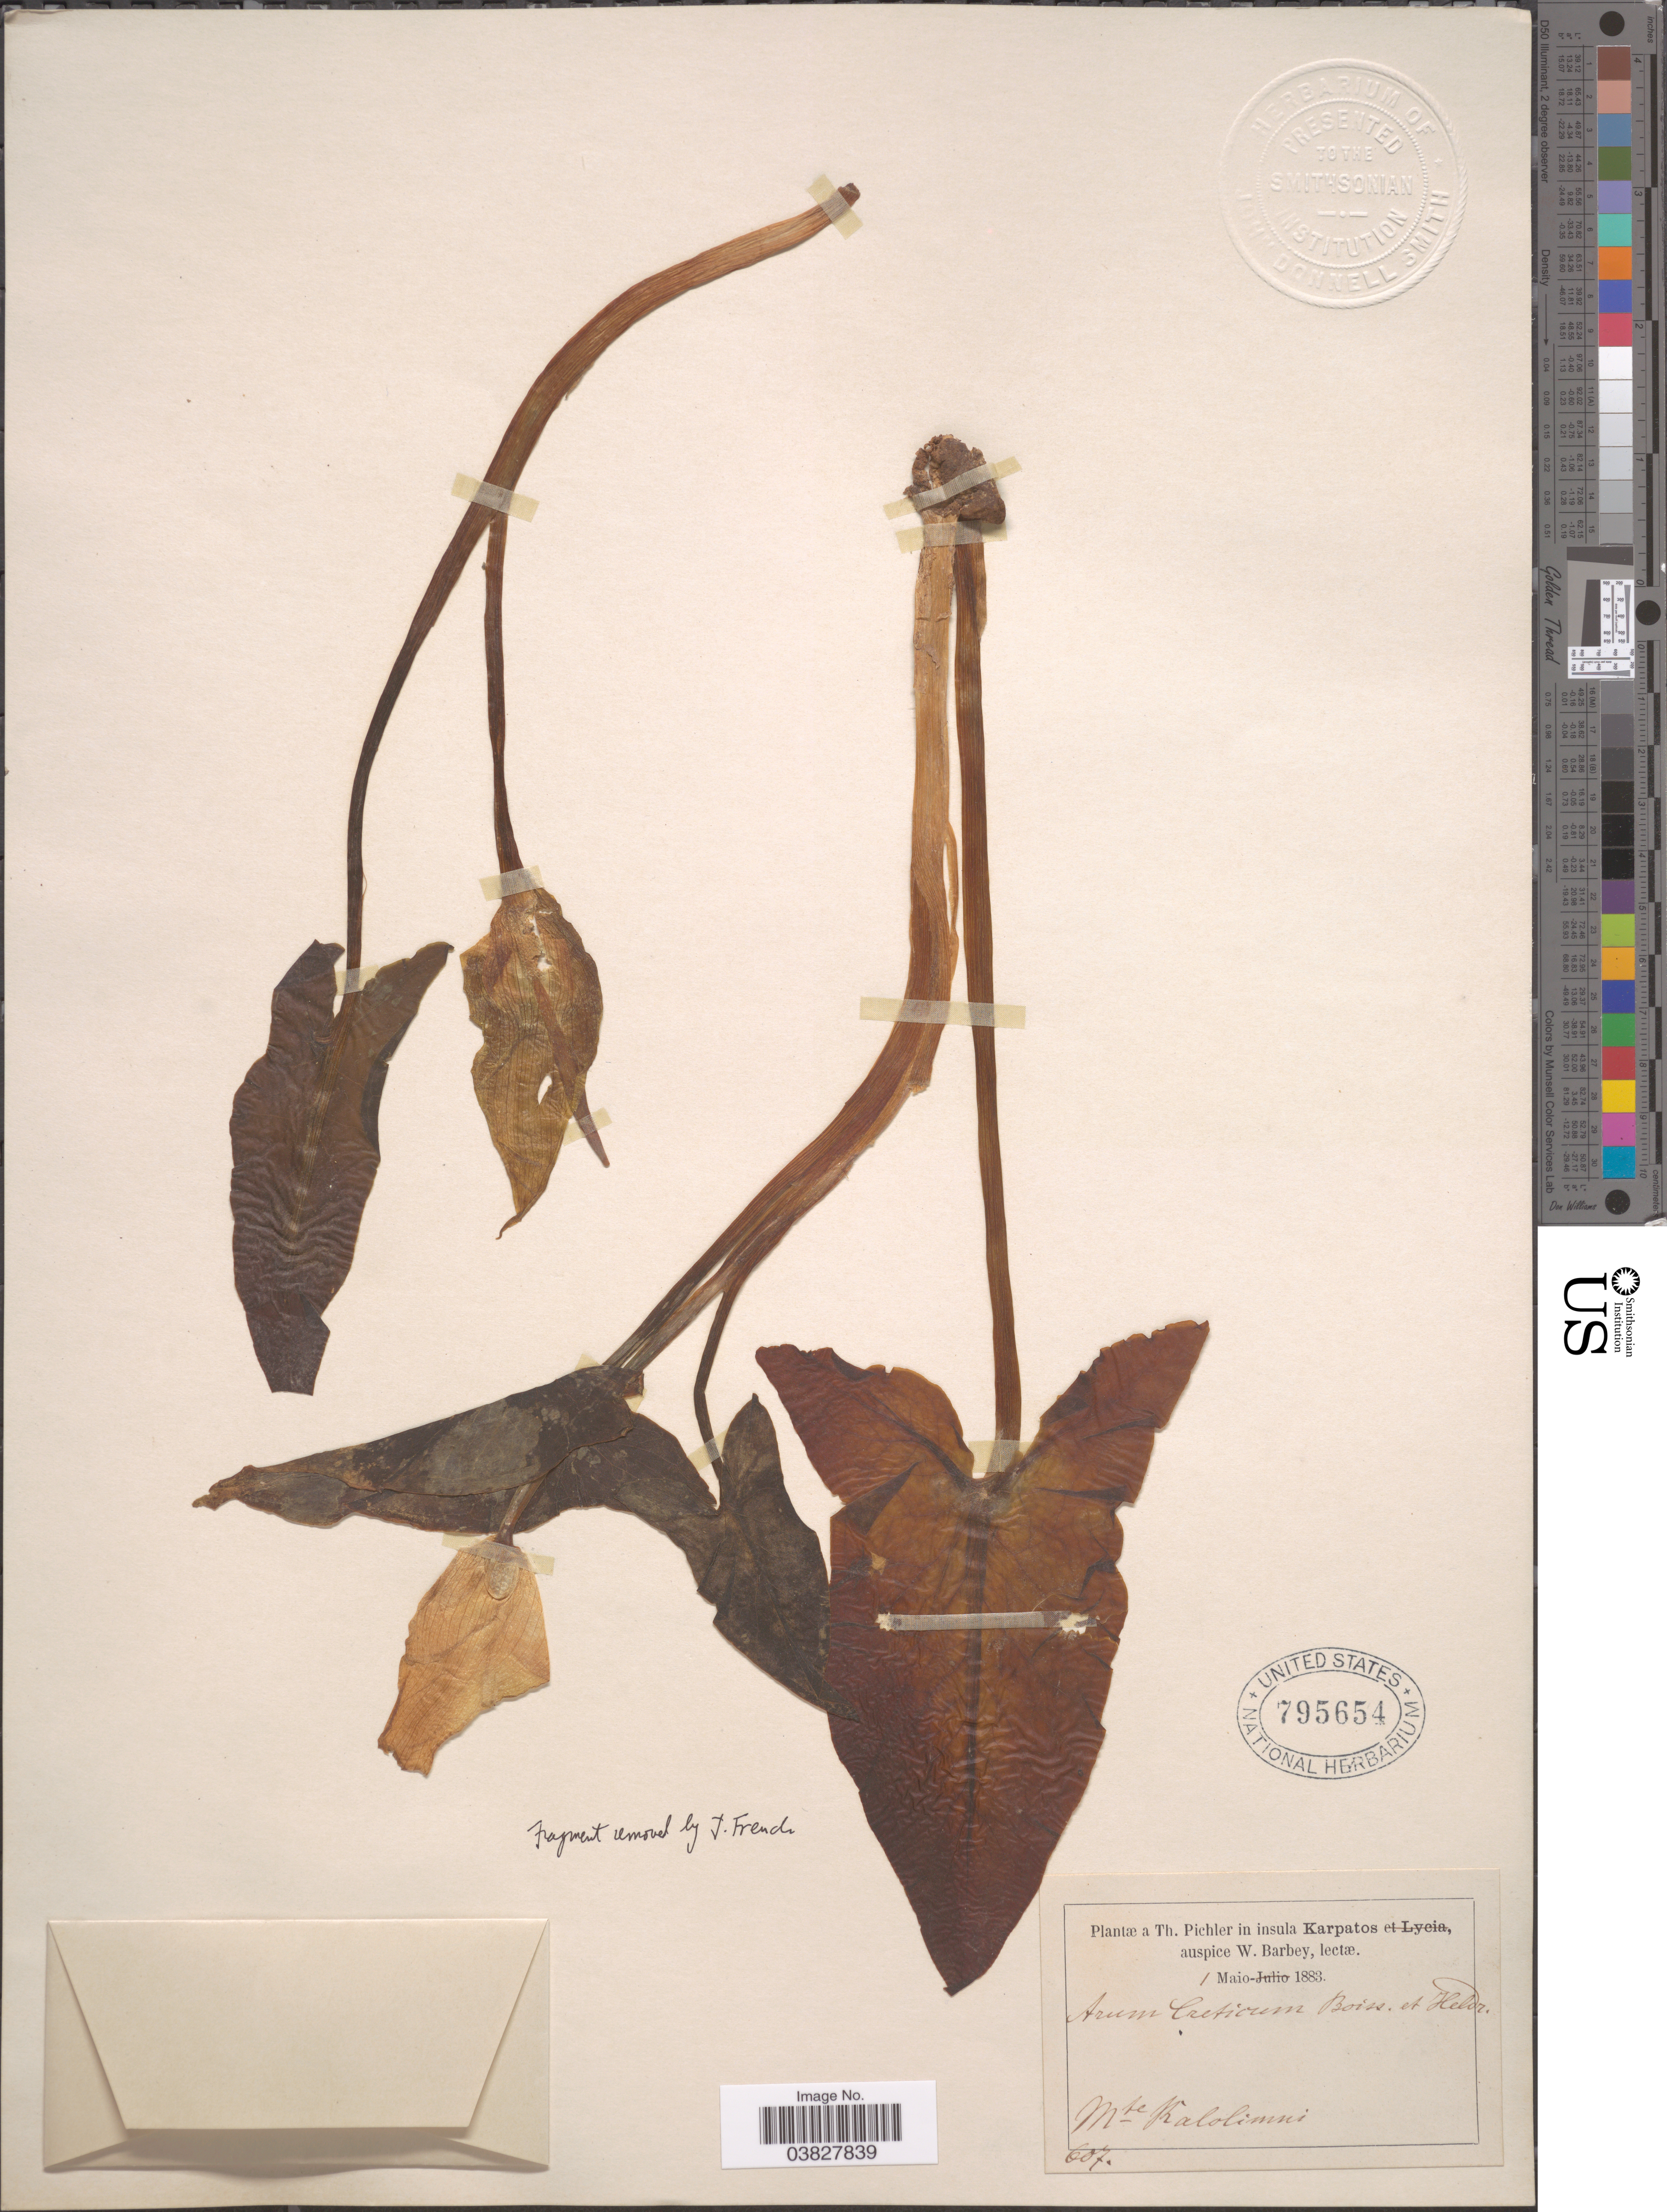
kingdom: Plantae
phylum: Tracheophyta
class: Liliopsida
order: Alismatales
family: Araceae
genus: Arum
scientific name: Arum creticum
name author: Boiss. & Heldr.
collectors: T. Pichler & W. Barbey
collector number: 607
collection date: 1883-05-01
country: Greece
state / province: South Aegean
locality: In insula Karpatos. Mte Kalolimni.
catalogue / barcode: US 795654